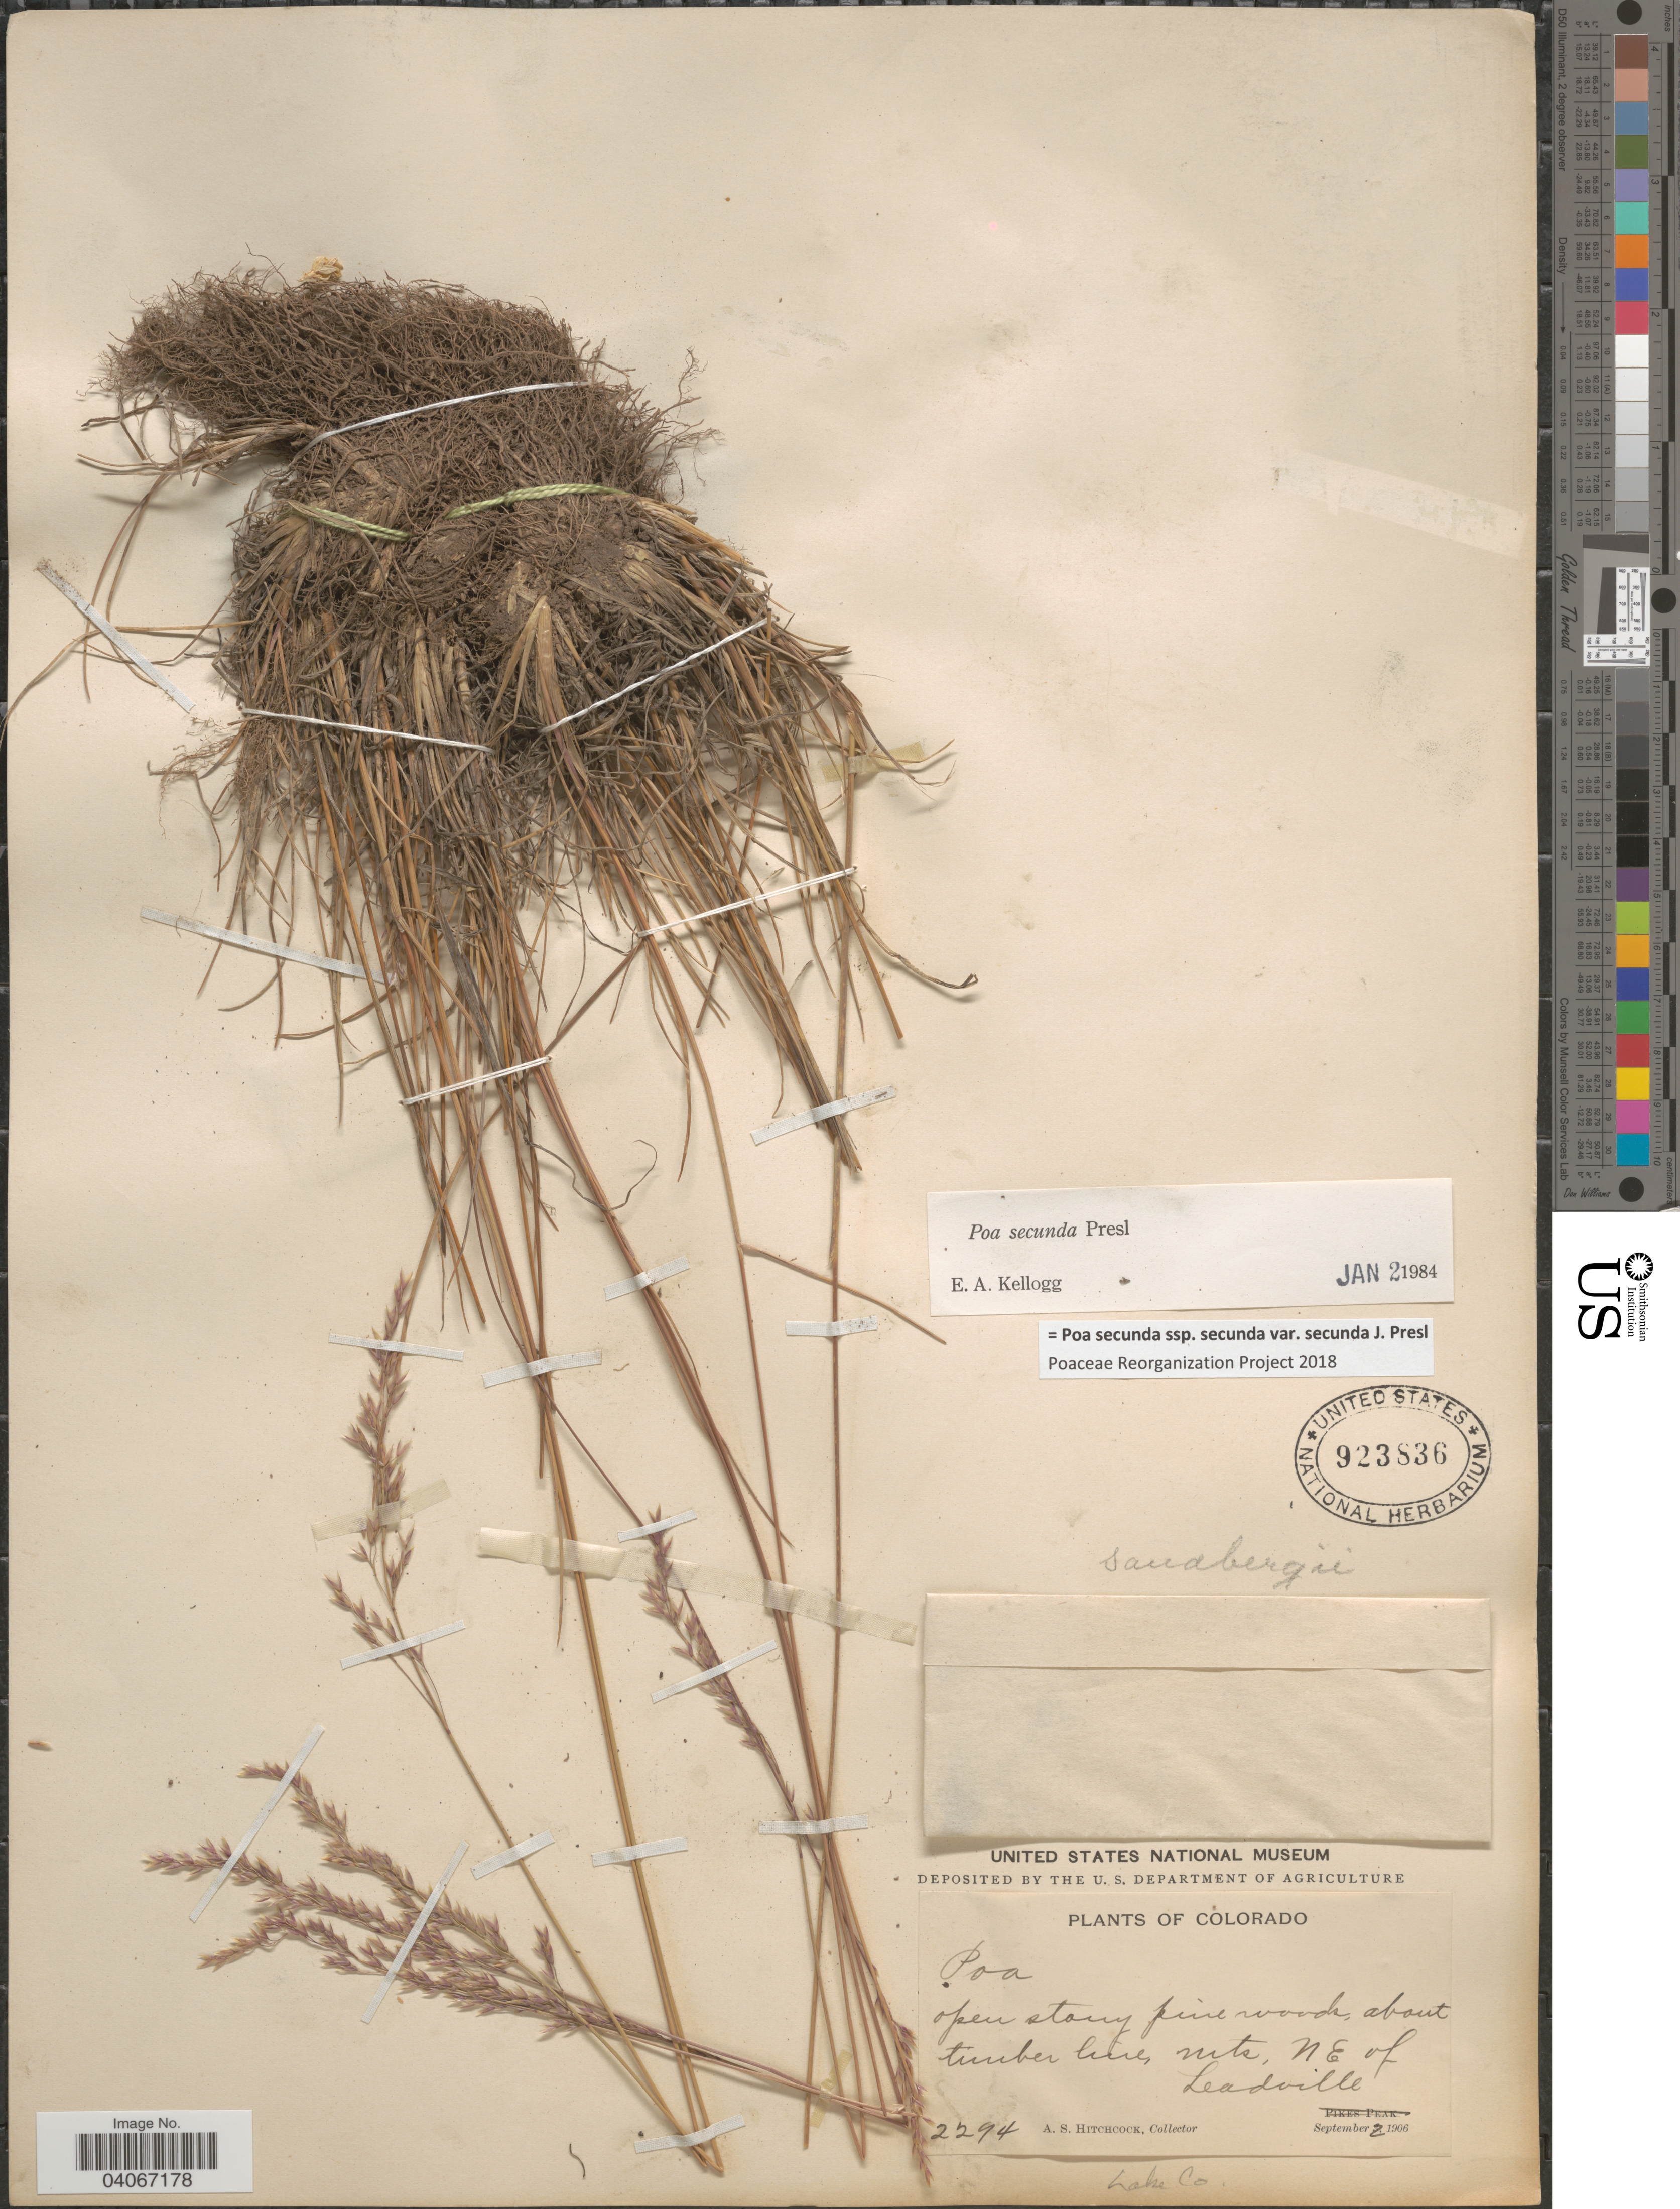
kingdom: Plantae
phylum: Tracheophyta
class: Liliopsida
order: Poales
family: Poaceae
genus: Poa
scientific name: Poa secunda subsp. secunda var. secunda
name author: J. Presl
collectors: A. S. Hitchcock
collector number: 2294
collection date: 1906-09-02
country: United States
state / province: Colorado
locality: About timberline mts, NE of Leadville. Lake Co.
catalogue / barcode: US 923836